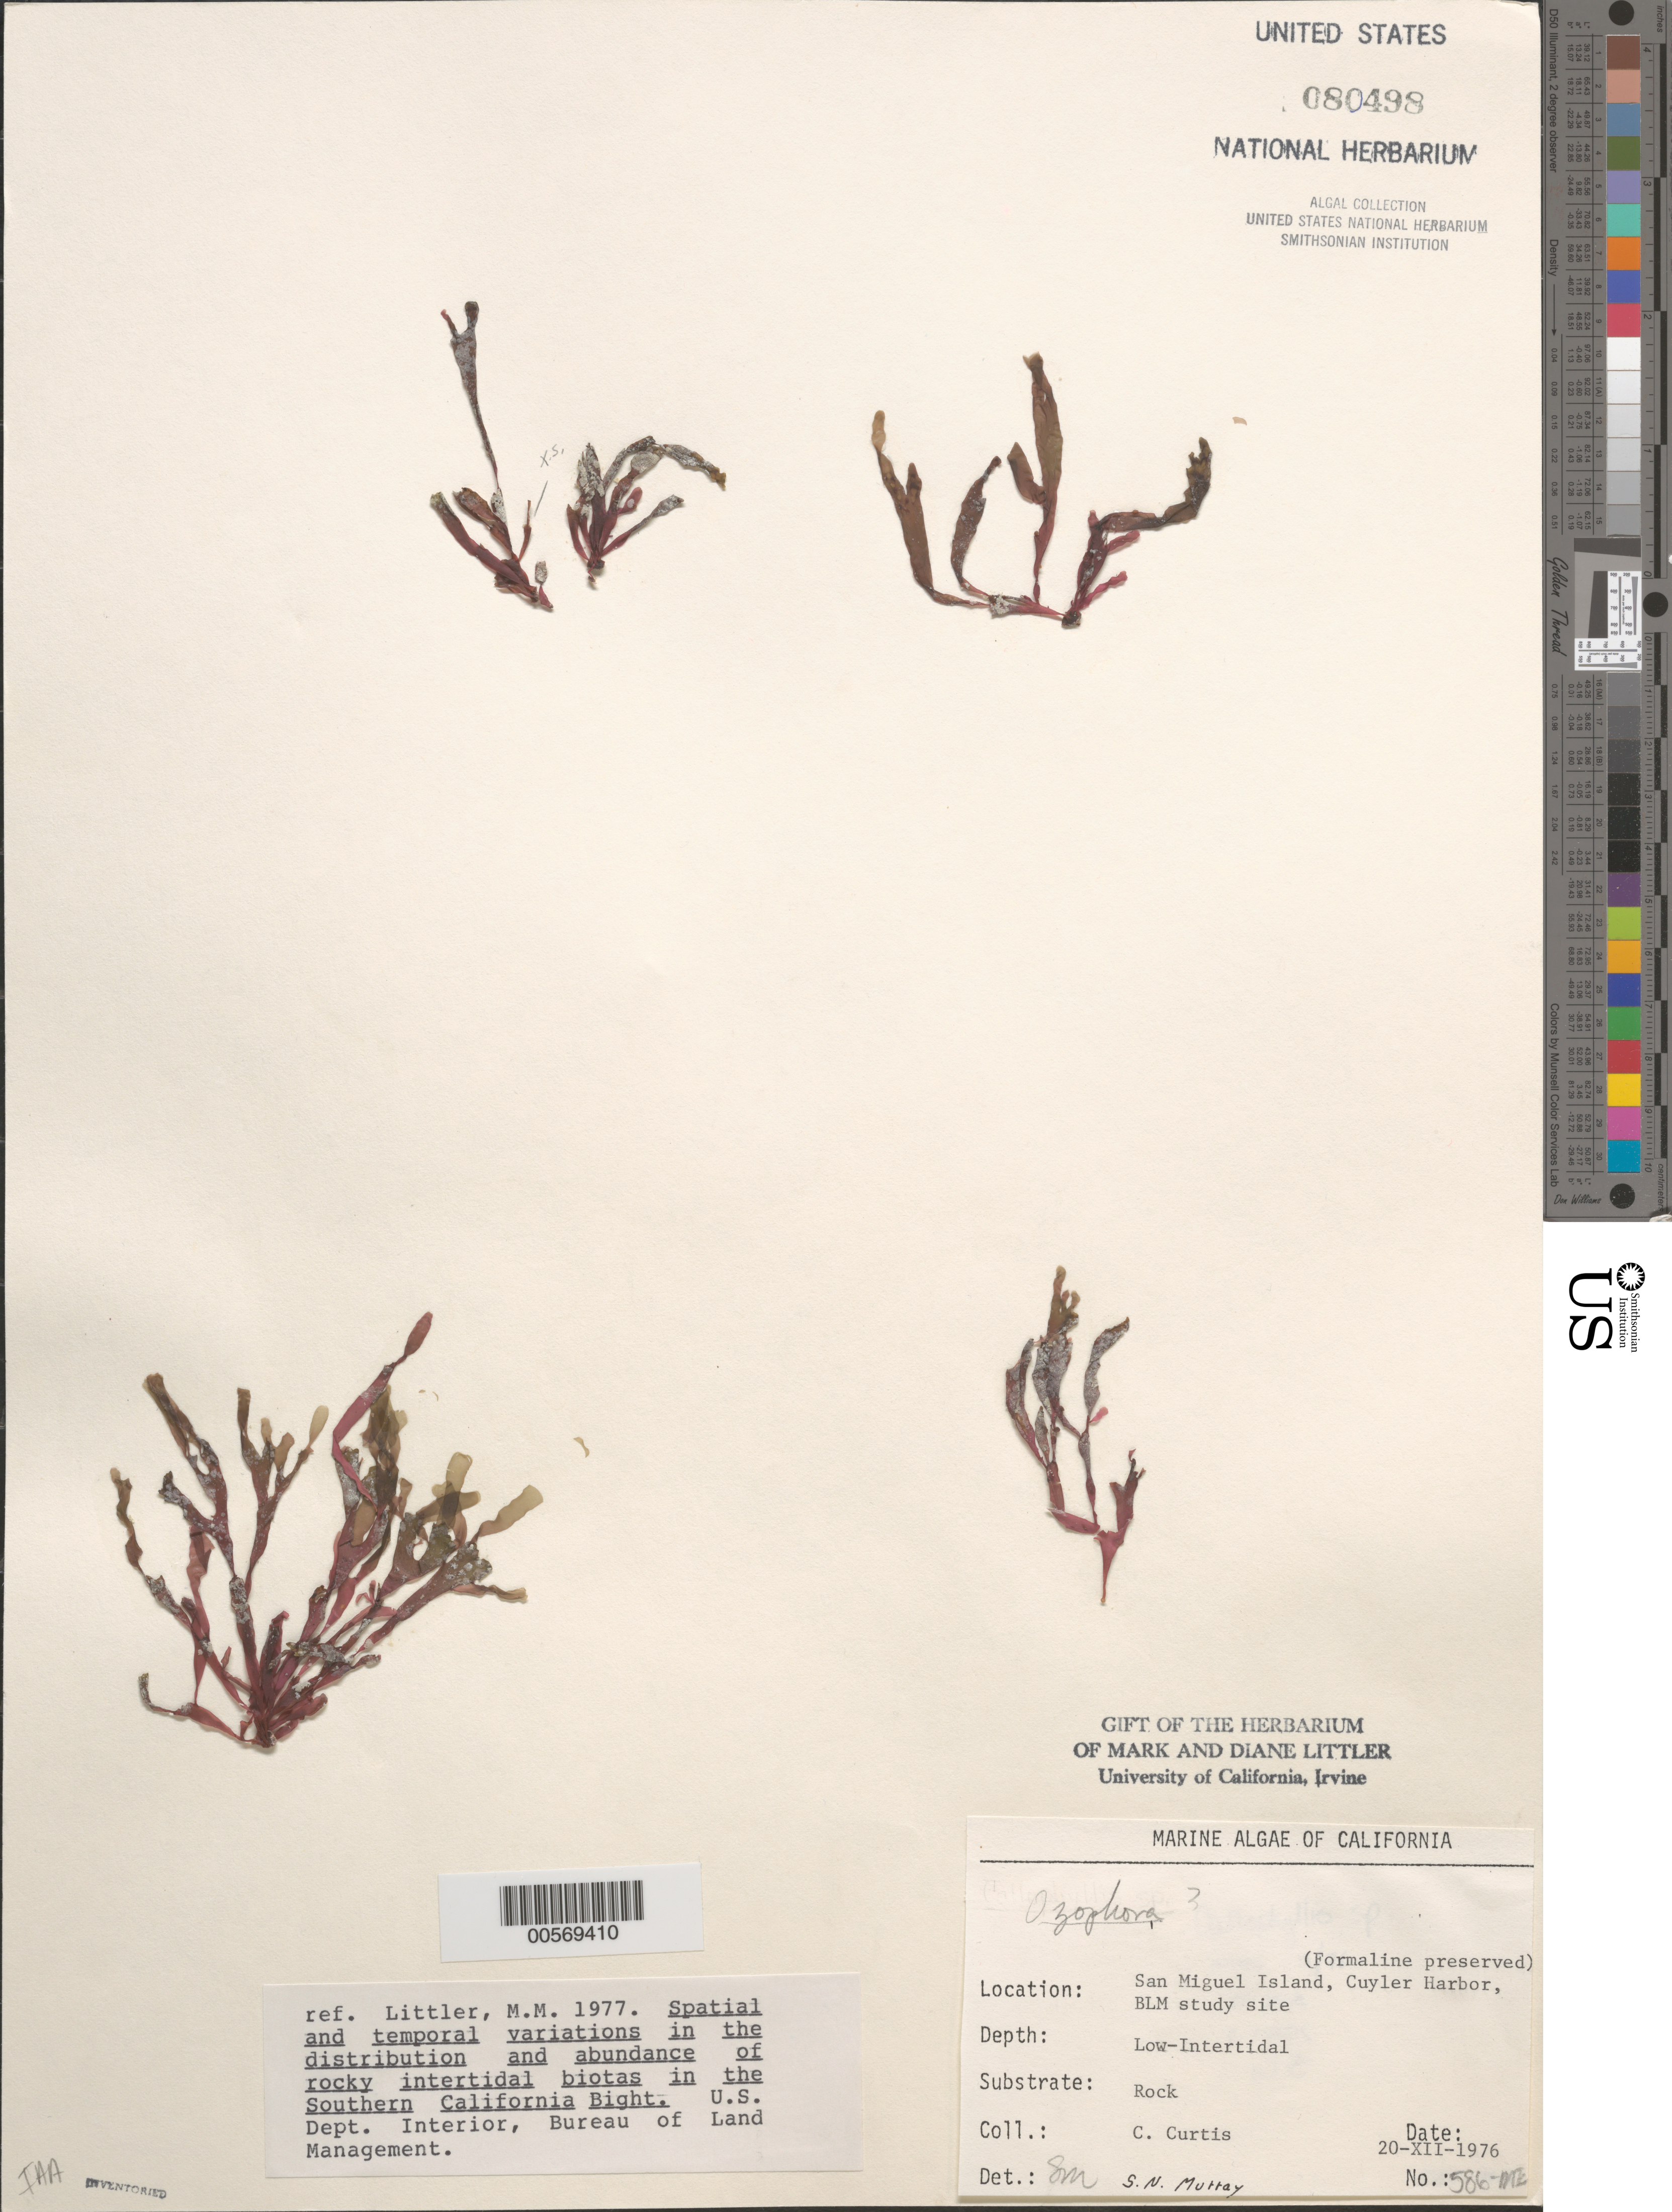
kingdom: Plantae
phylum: Rhodophyta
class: Florideophyceae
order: Gigartinales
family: Phyllophoraceae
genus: Ozophora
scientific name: Ozophora sp.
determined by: Murray, S. N.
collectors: C. Curtis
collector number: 586-MIG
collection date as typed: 20 Dec 1976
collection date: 1976-12-20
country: United States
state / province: California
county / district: Santa Barbara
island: San Miguel Island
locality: Cuyler Harbor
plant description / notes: BLM-SOCALBIGHT Rocky Intertidal Survey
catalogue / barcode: US 80498